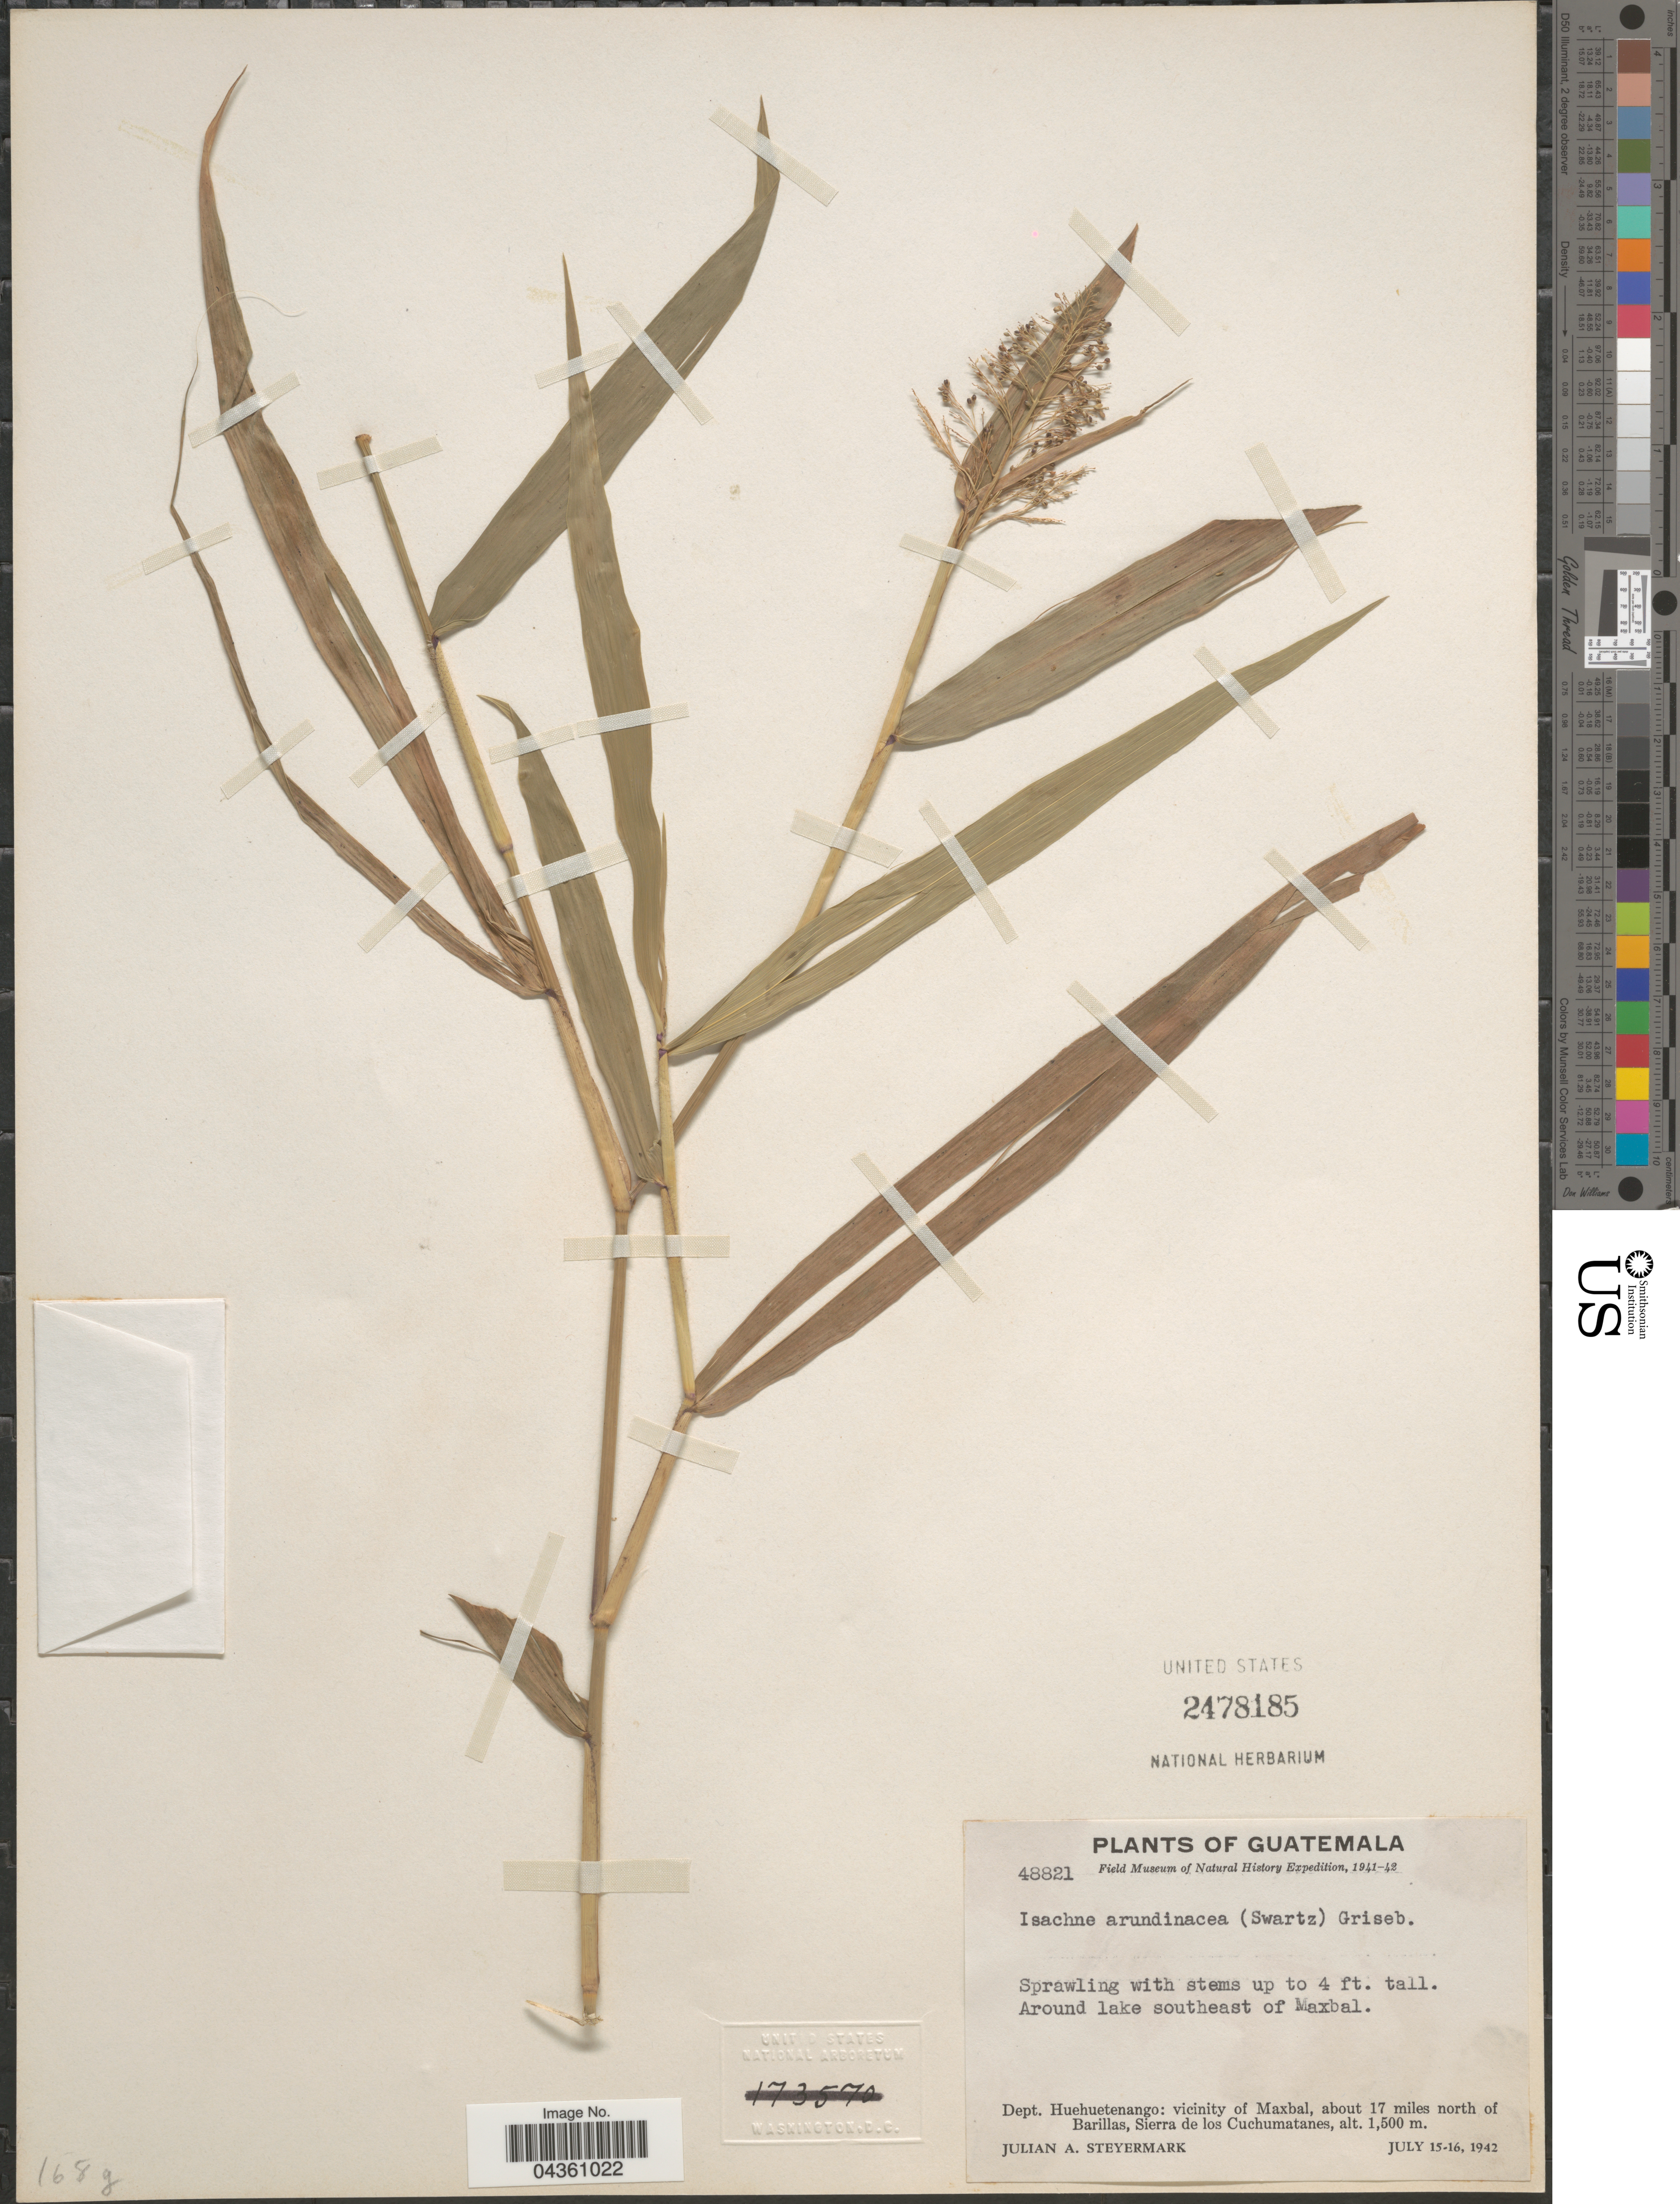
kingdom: Plantae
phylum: Tracheophyta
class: Liliopsida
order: Poales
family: Poaceae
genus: Isachne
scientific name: Isachne arundinacea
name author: (Sw.) Griseb.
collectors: J. Steyermark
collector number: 48821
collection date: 1942-07-15/1942-07-16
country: Guatemala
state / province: Huehuetenango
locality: Field Museum of Natural History Expedition, 1941-42. Around lake southeast of Maxbal. Dept. Huehuetenango: vicinity of Maxbal, about 17 miles north of Barillas, Sierra de los Cuchumatanes.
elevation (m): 1500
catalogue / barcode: US 2478185